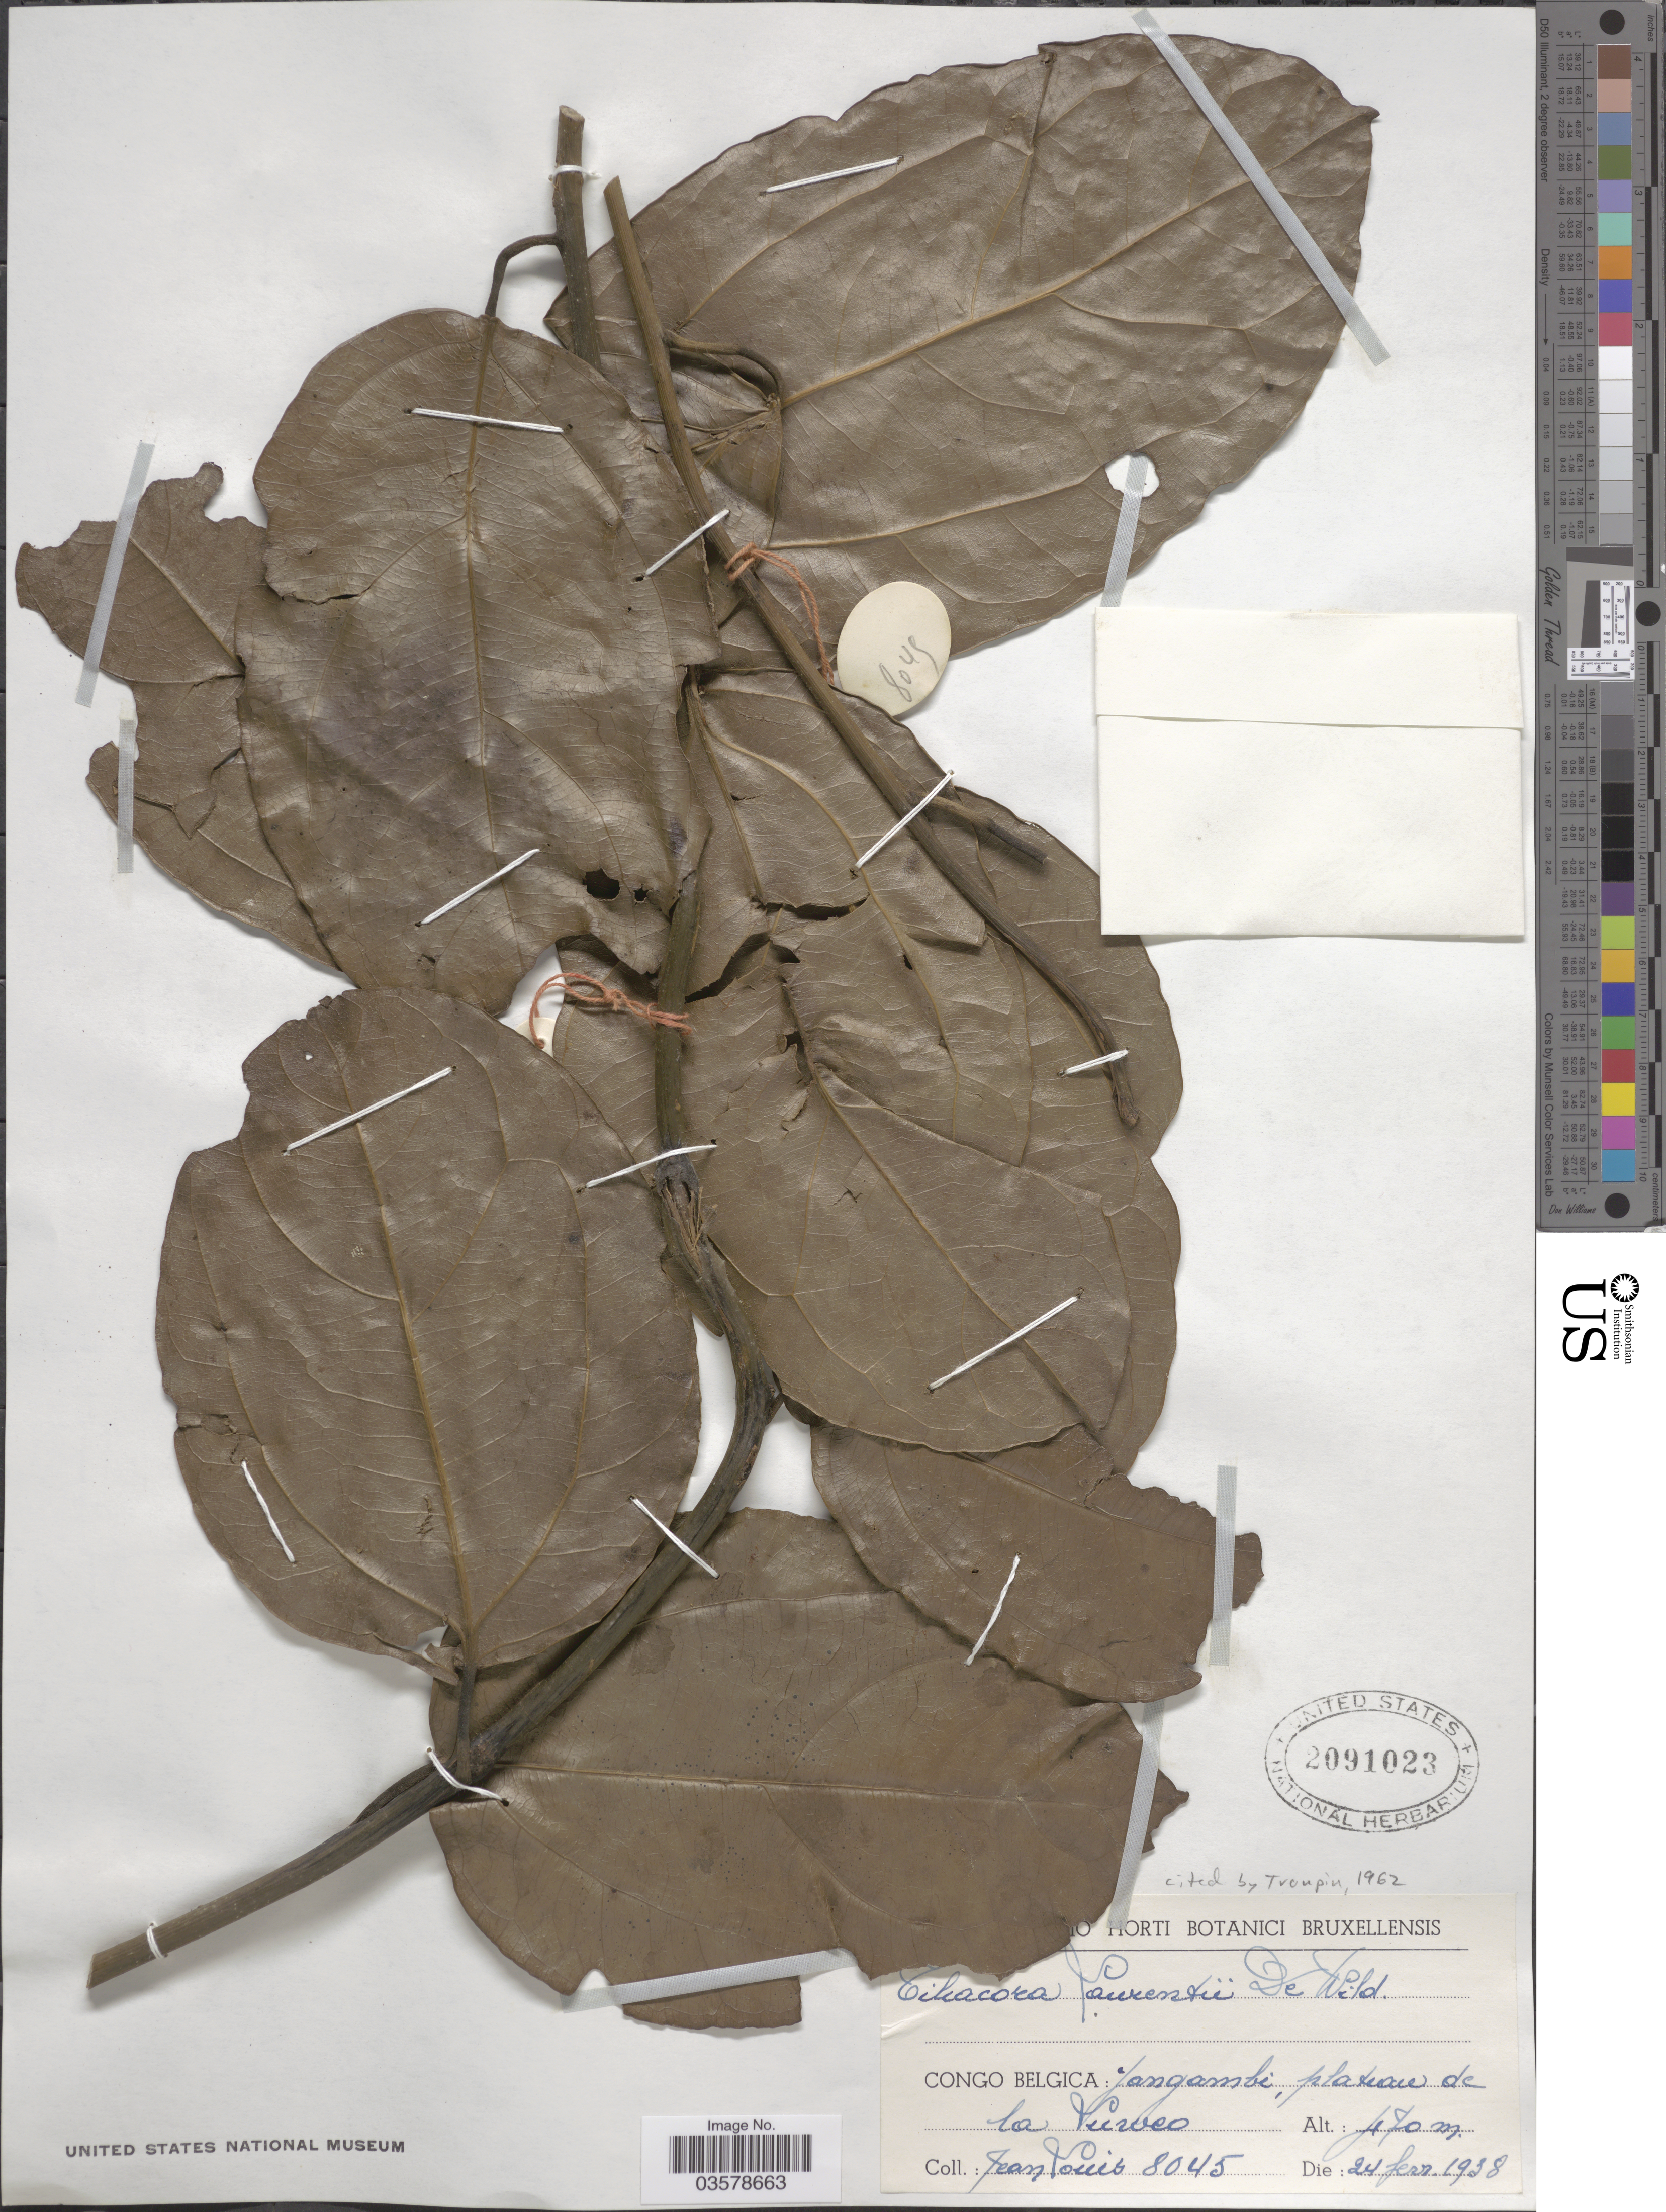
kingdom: Plantae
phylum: Tracheophyta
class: Magnoliopsida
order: Ranunculales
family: Menispermaceae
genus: Tiliacora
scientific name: Tiliacora laurentii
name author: De Wild.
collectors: J. Louis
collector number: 8045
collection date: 1938-02-24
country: Congo, Democratic Republic of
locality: Congo Belgica: Yangambi, plateau de la Lurveo.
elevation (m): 470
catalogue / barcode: US 2091023